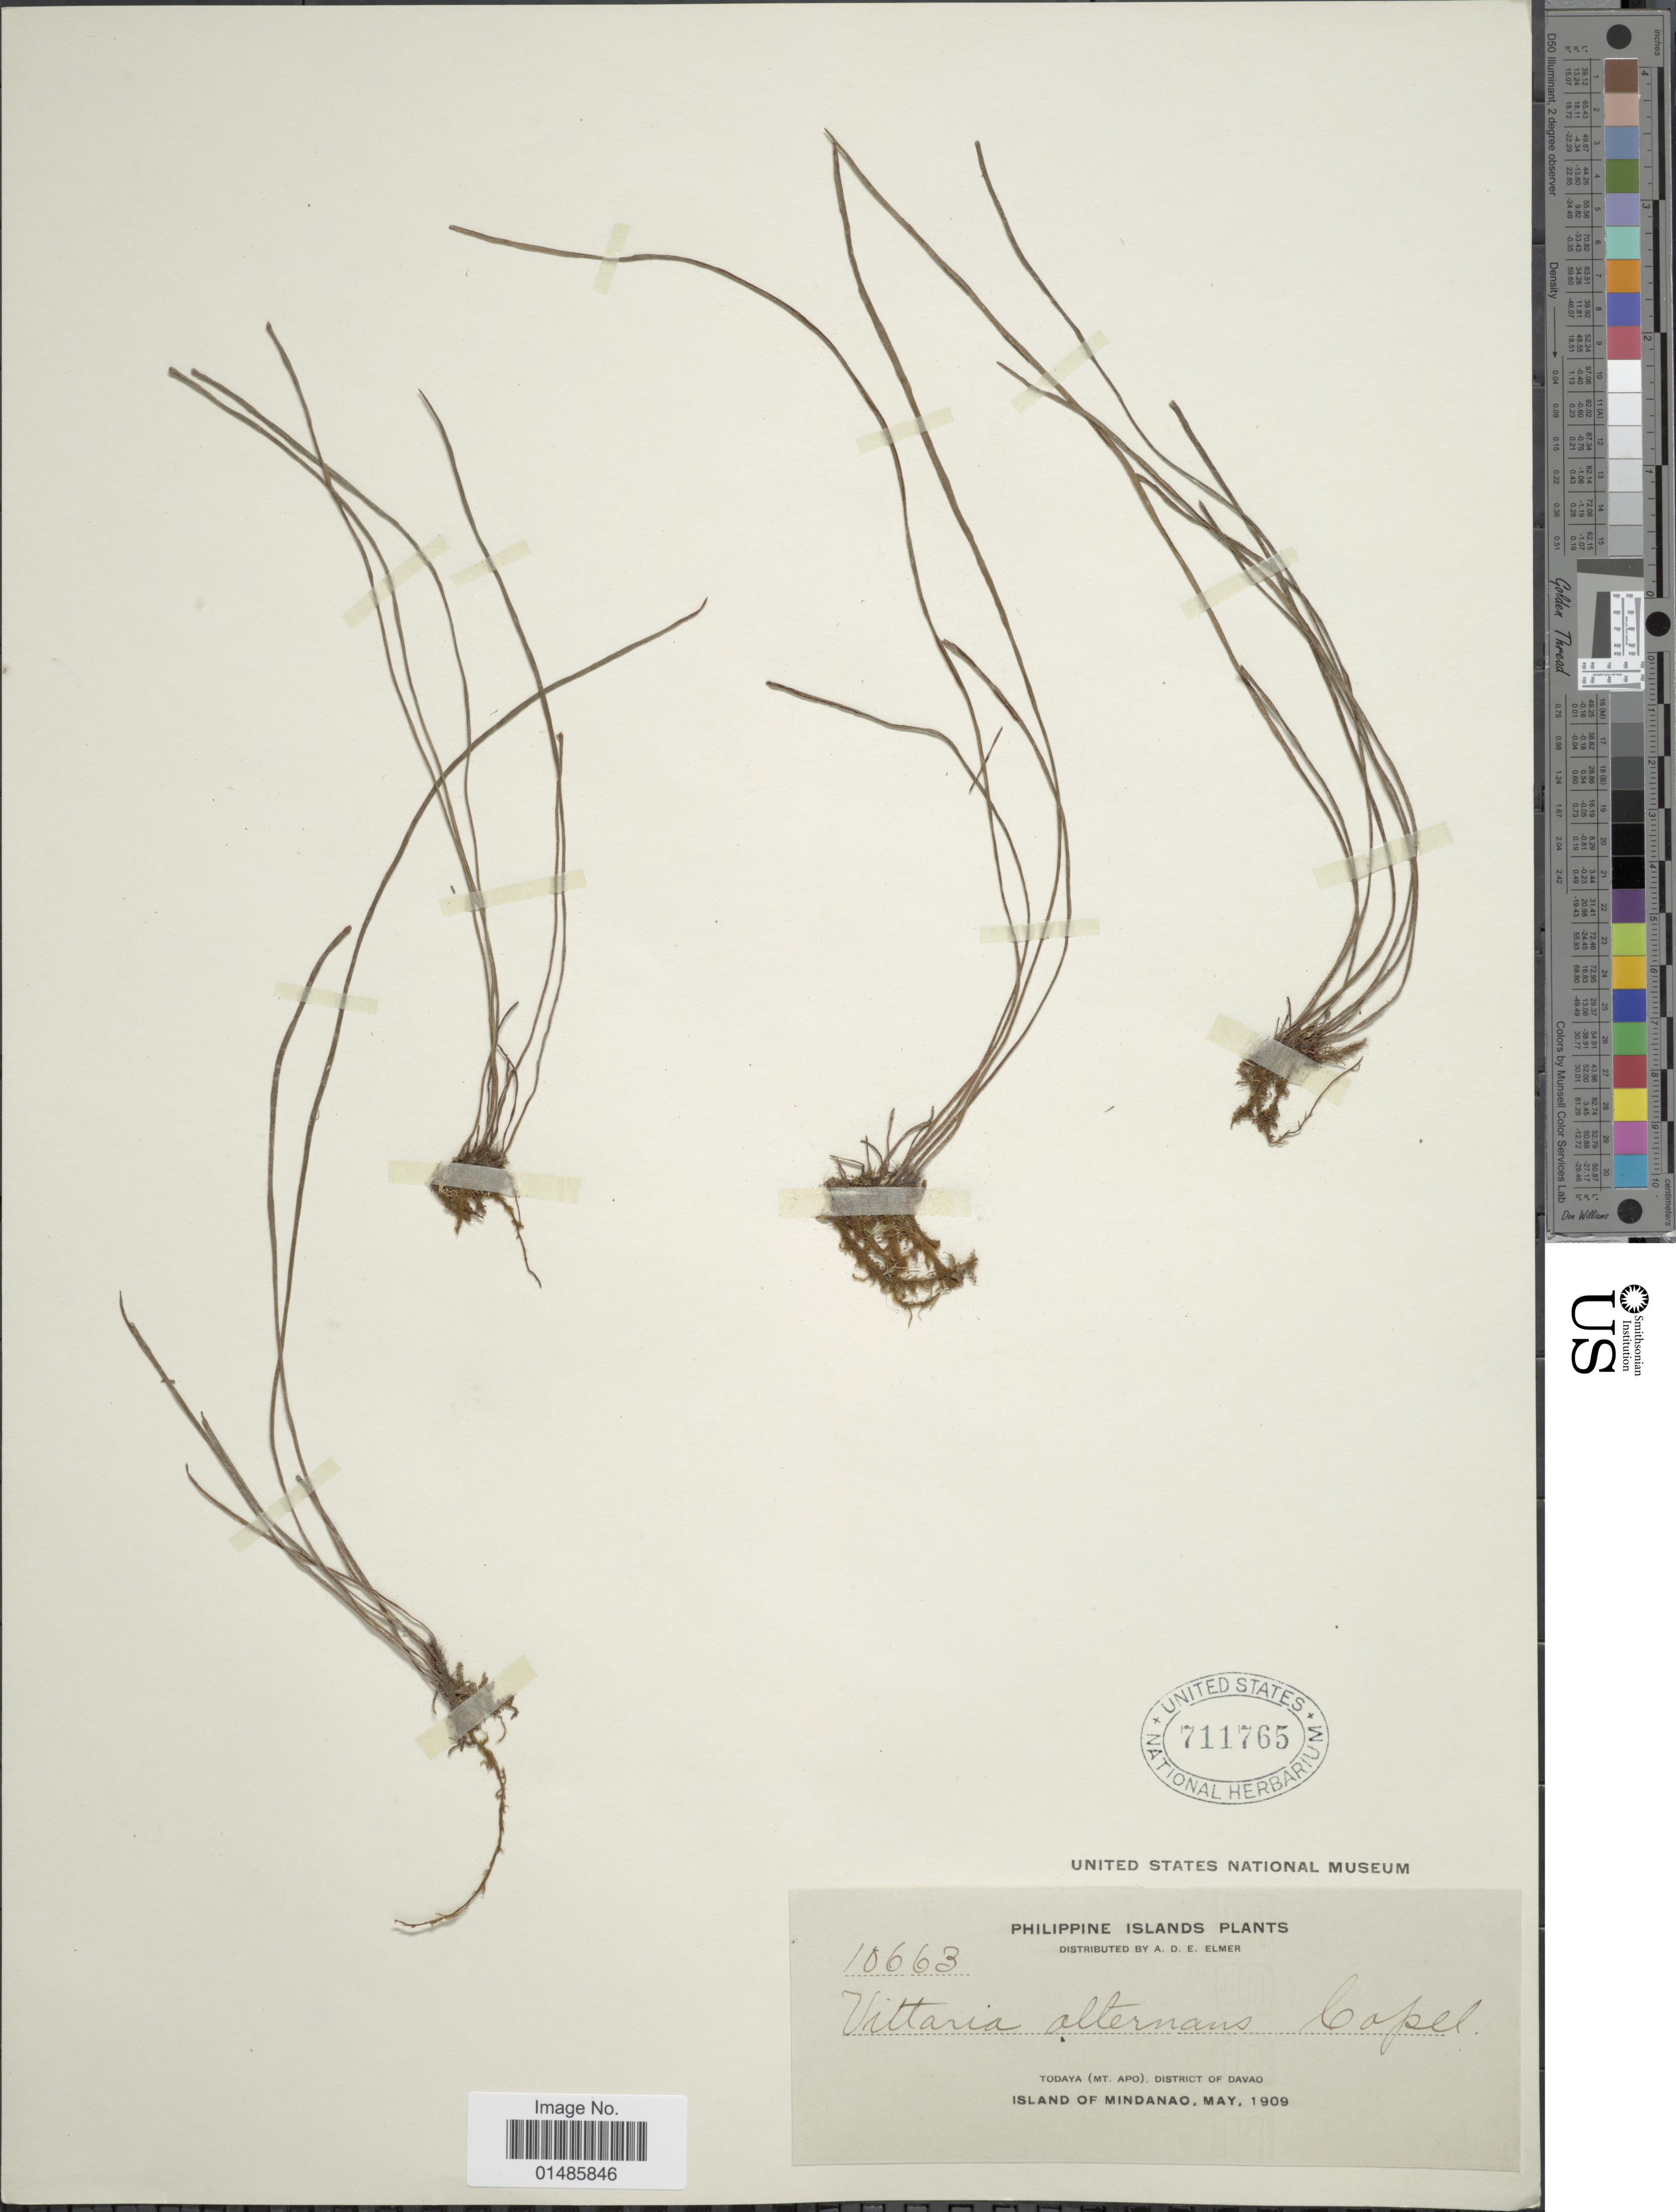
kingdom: Plantae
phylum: Tracheophyta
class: Polypodiopsida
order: Polypodiales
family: Pteridaceae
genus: Haplopteris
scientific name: Haplopteris alternans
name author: (Copel.) S. Linds. & W.C. Chen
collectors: A. D. E. Elmer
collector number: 10663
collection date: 1909-05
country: Philippines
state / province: Davao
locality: Todaya (Mt. Apo). Island of Mindanao.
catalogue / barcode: US 711765